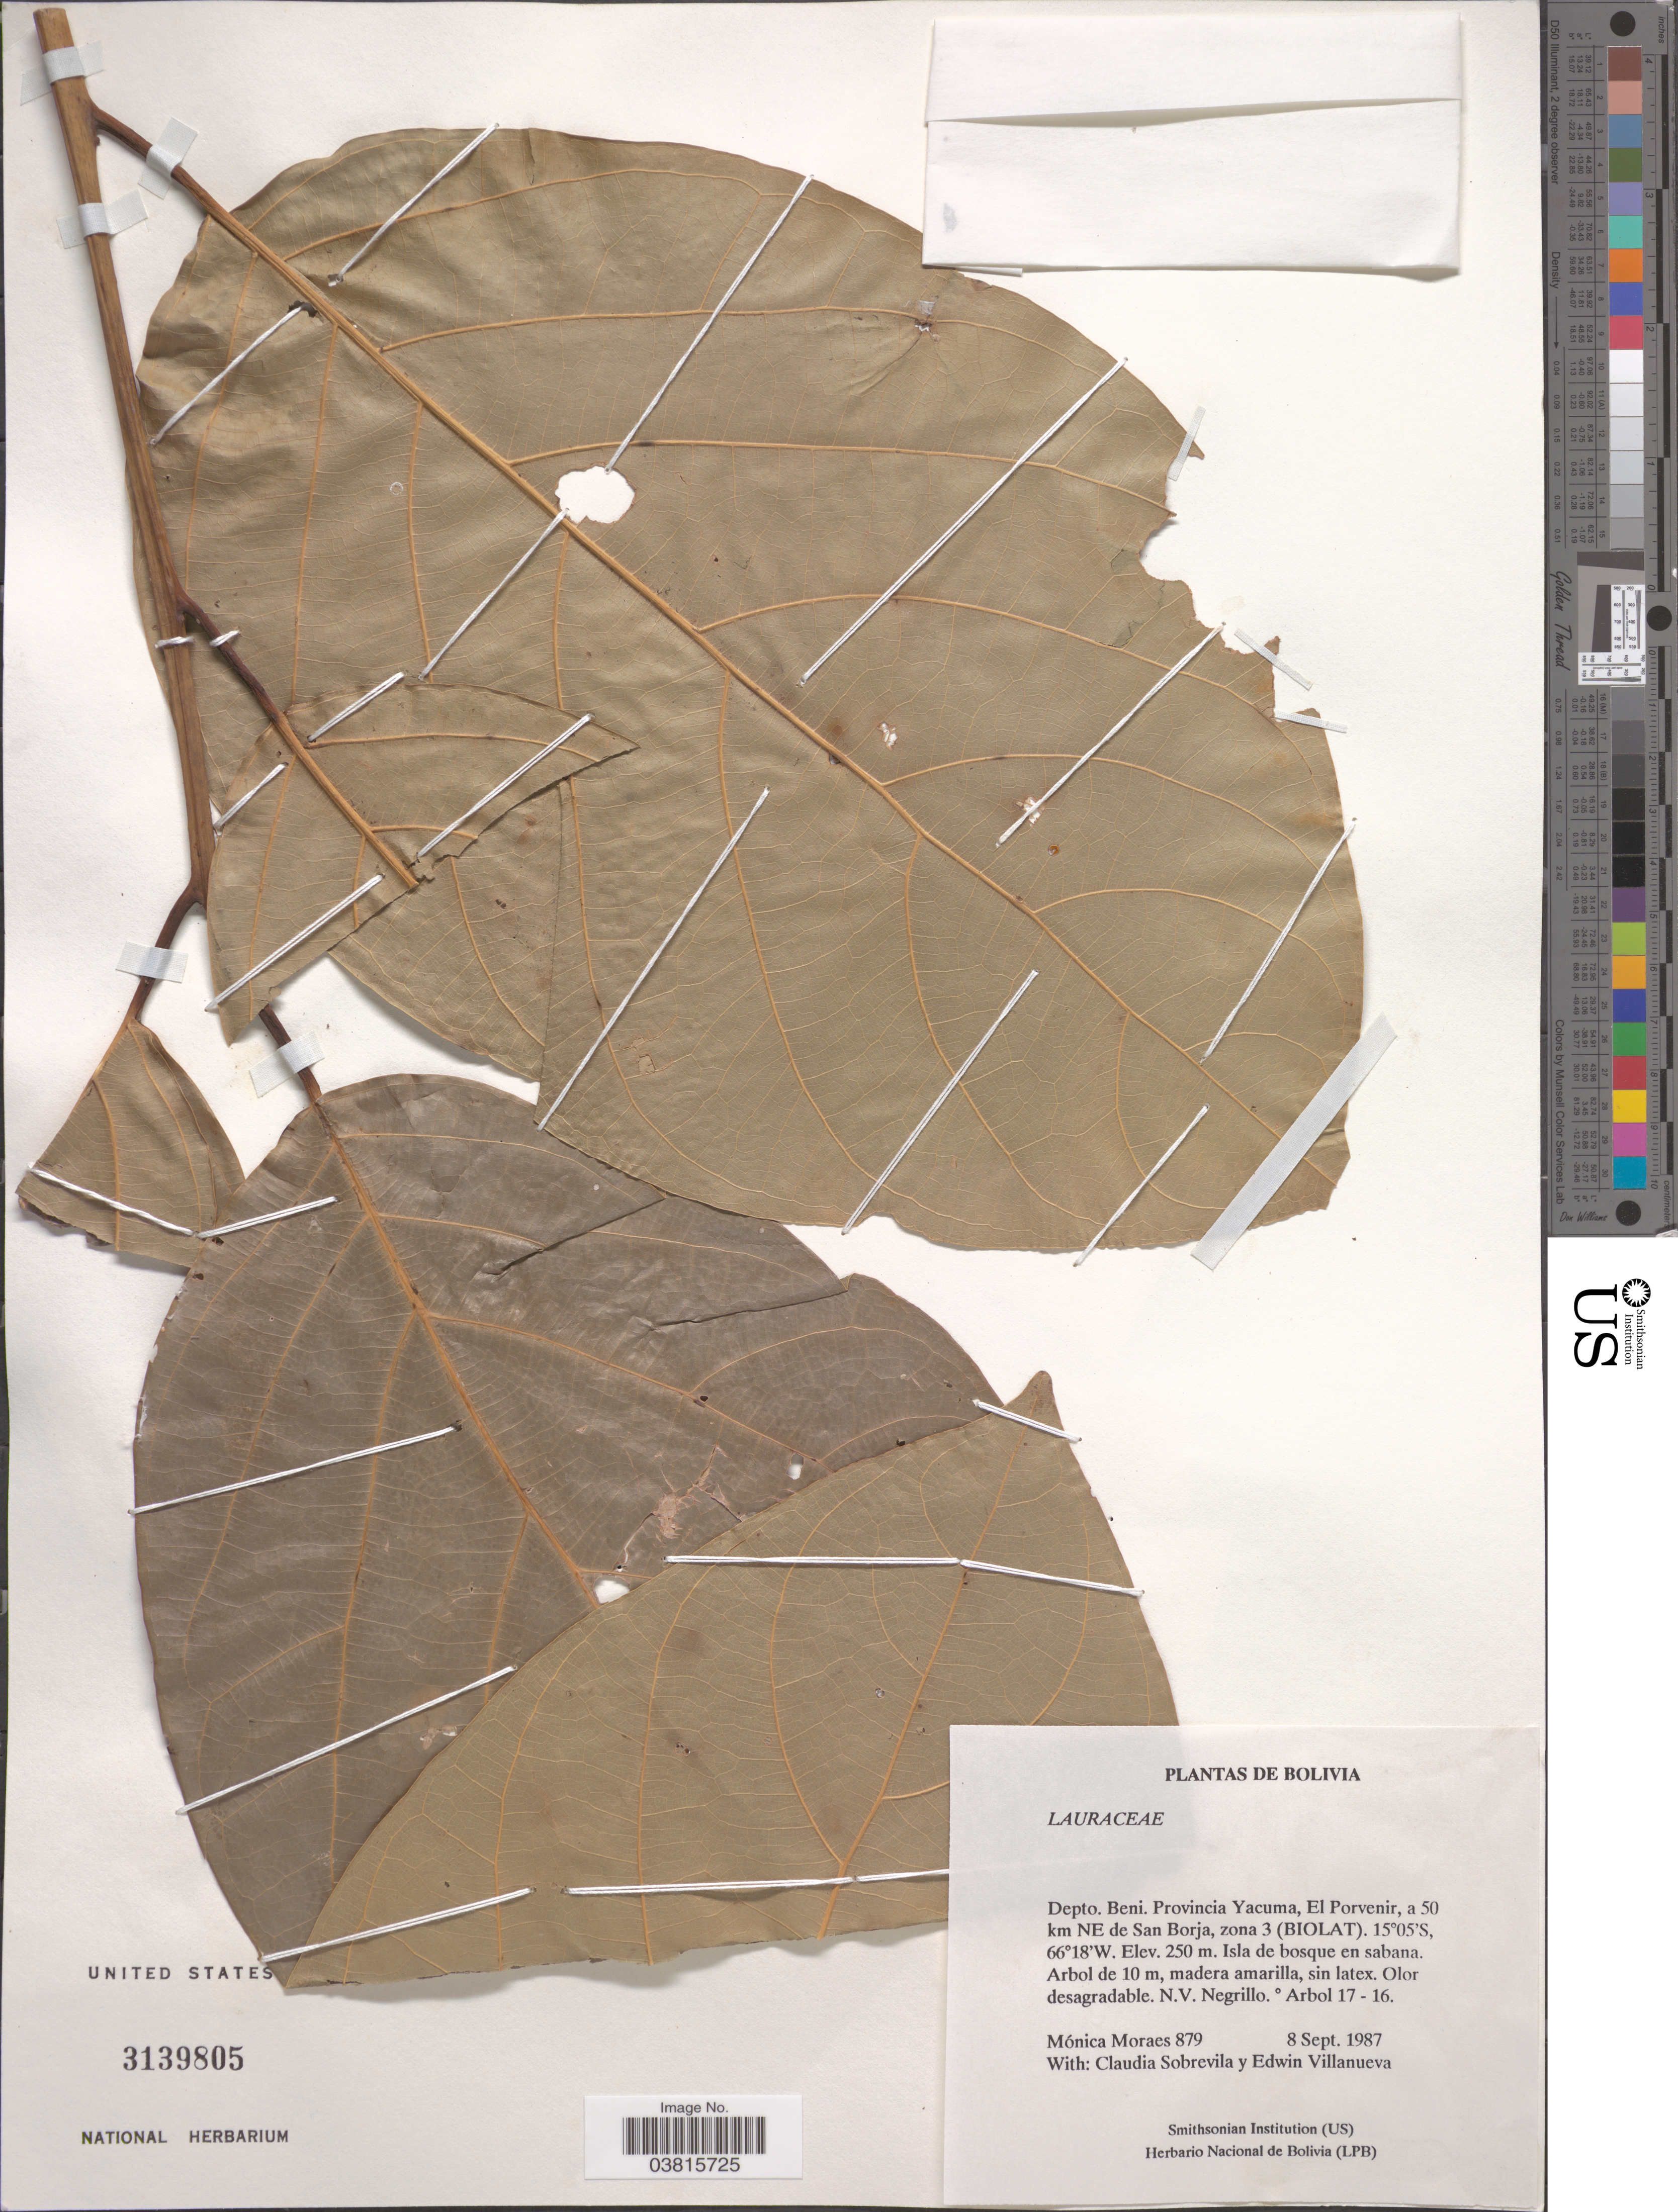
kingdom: Plantae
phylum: Tracheophyta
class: Magnoliopsida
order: Laurales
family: Lauraceae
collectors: M. Moraes, C. Sobrevila & E. Villanueva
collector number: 879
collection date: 1987-09-08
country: Bolivia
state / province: Beni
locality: Depto. Beni. Provincia Yacuma, El Porvenir, a 50 km NE de San Borja, zona 3 (BIOLAT).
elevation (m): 250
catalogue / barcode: US 3139805